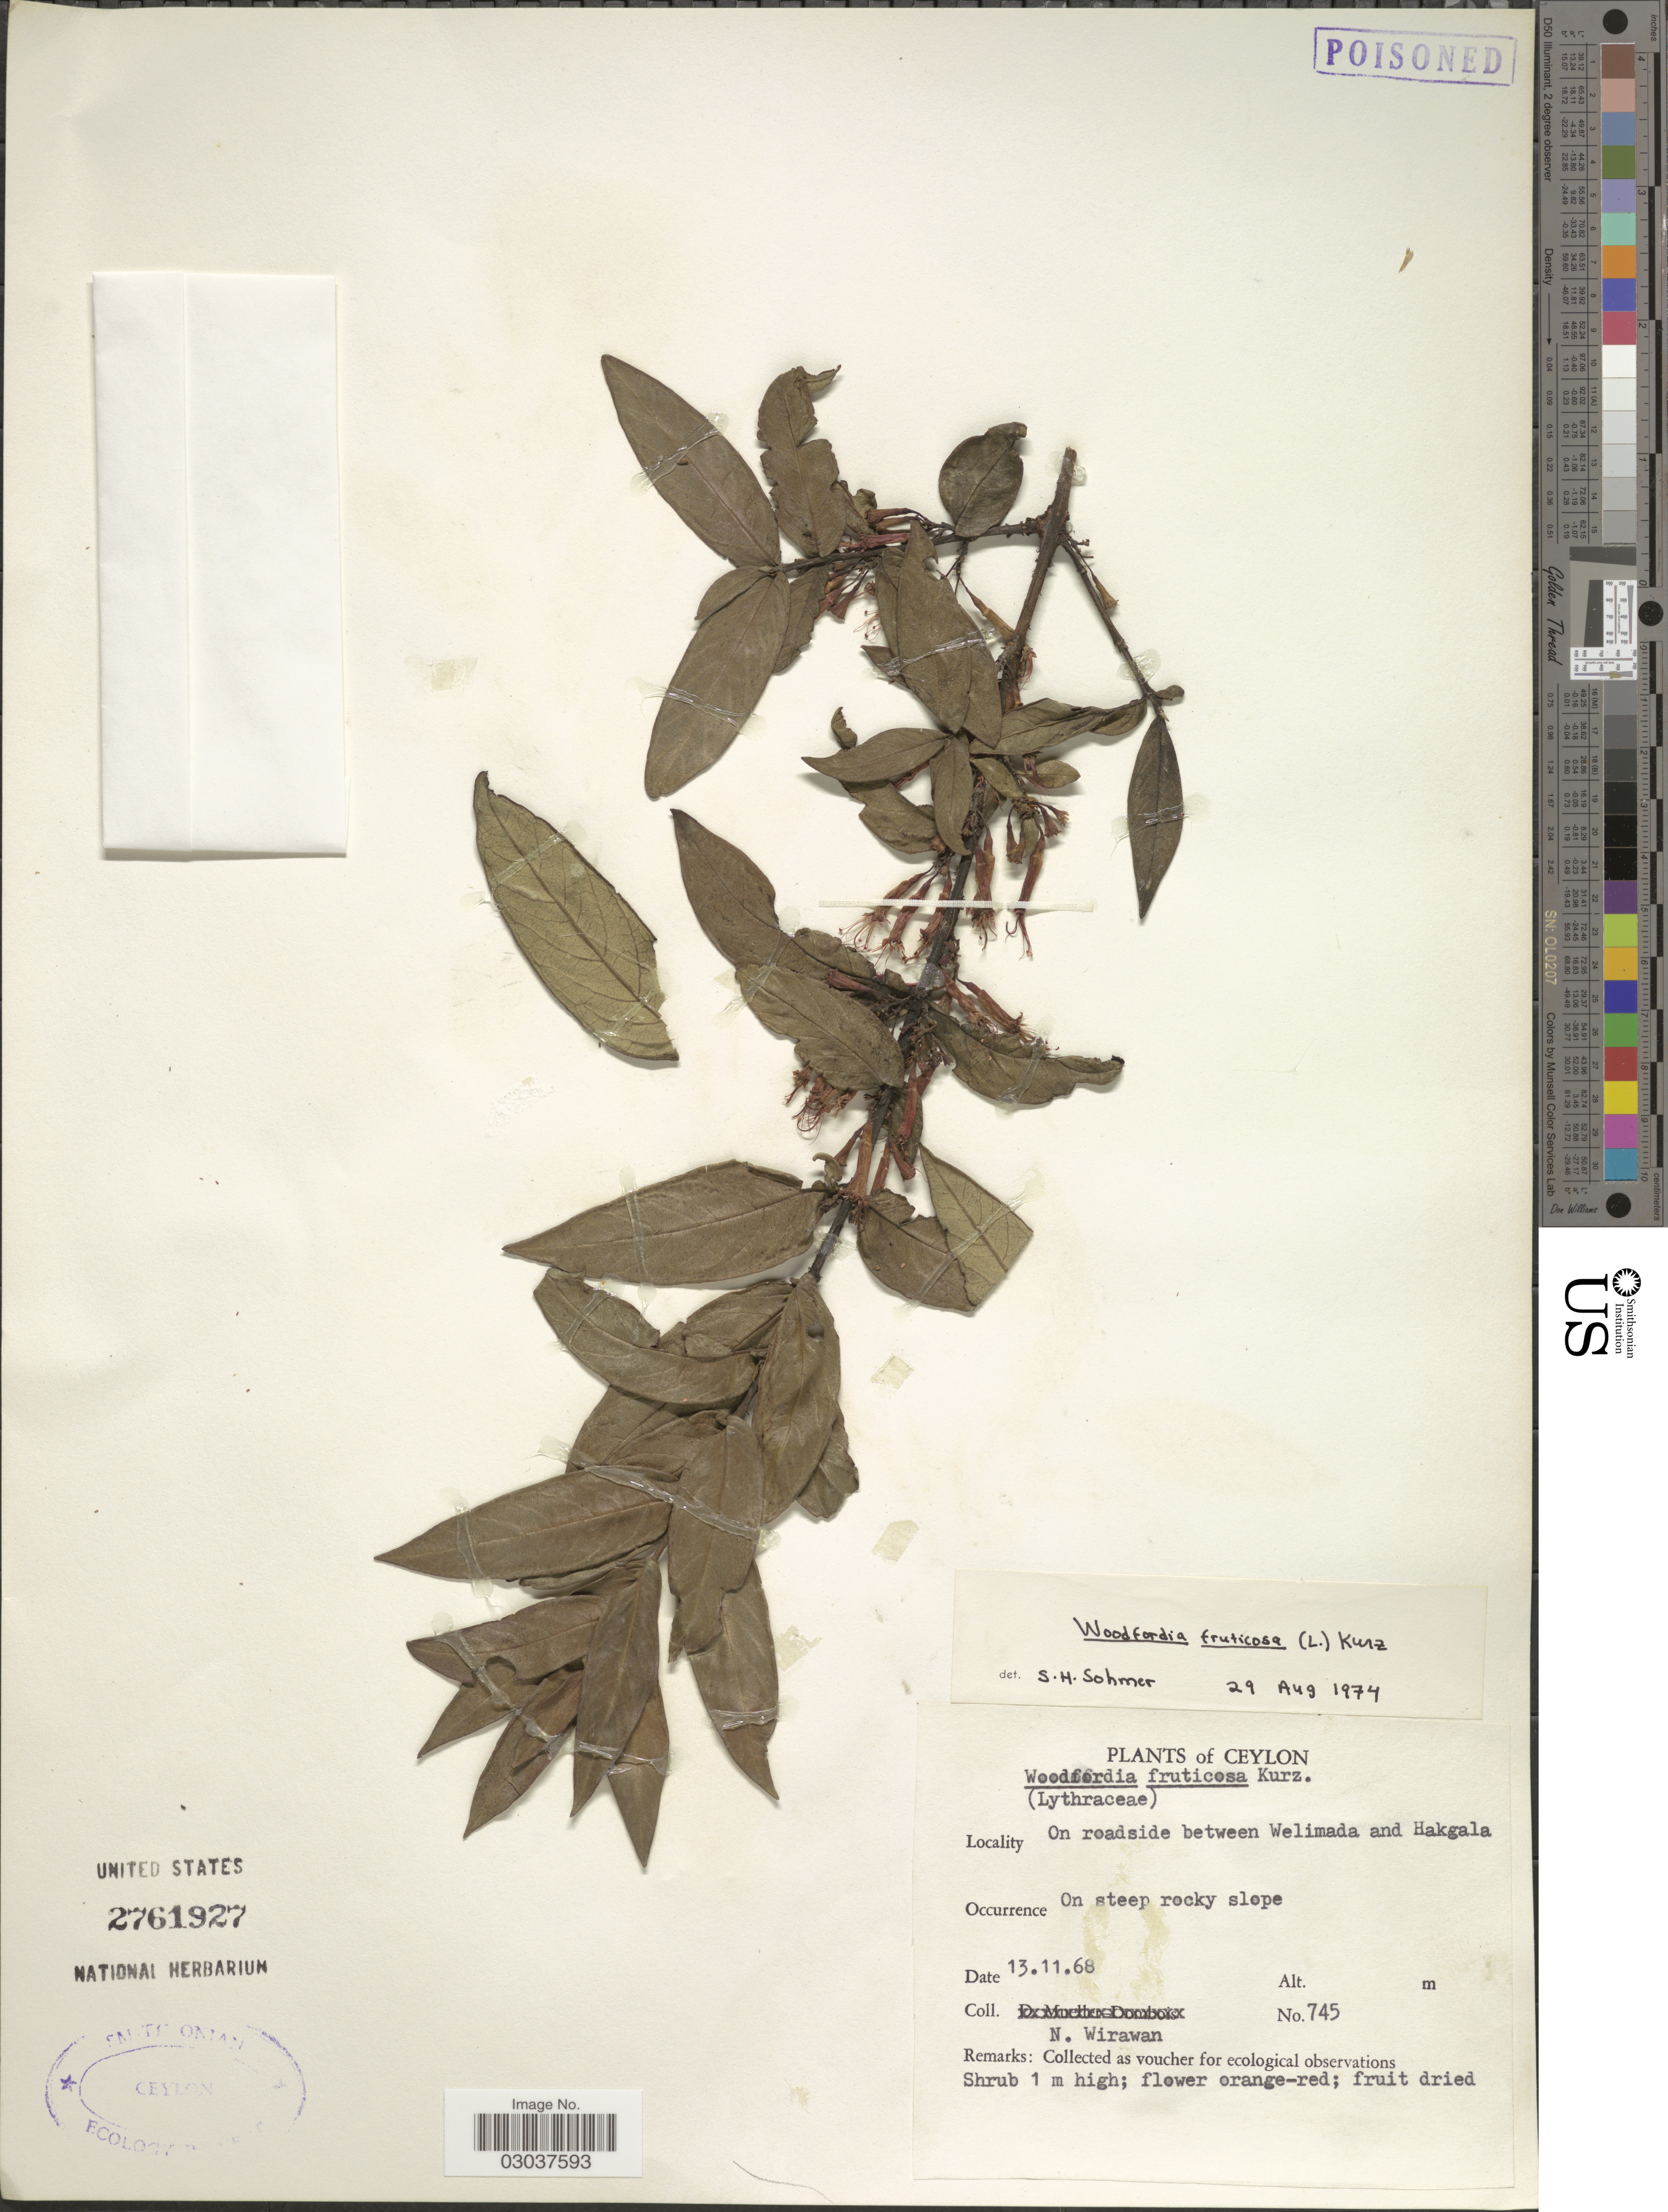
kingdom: Plantae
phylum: Tracheophyta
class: Magnoliopsida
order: Myrtales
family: Lythraceae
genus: Woodfordia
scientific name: Woodfordia fruticosa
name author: (L.) Kurz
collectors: N. Wirawan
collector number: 745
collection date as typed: Transcribed d/m/y: 13/11/68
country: Sri Lanka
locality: Ceylon. On roadside between Welimada and Hakgala.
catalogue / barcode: US 2761927